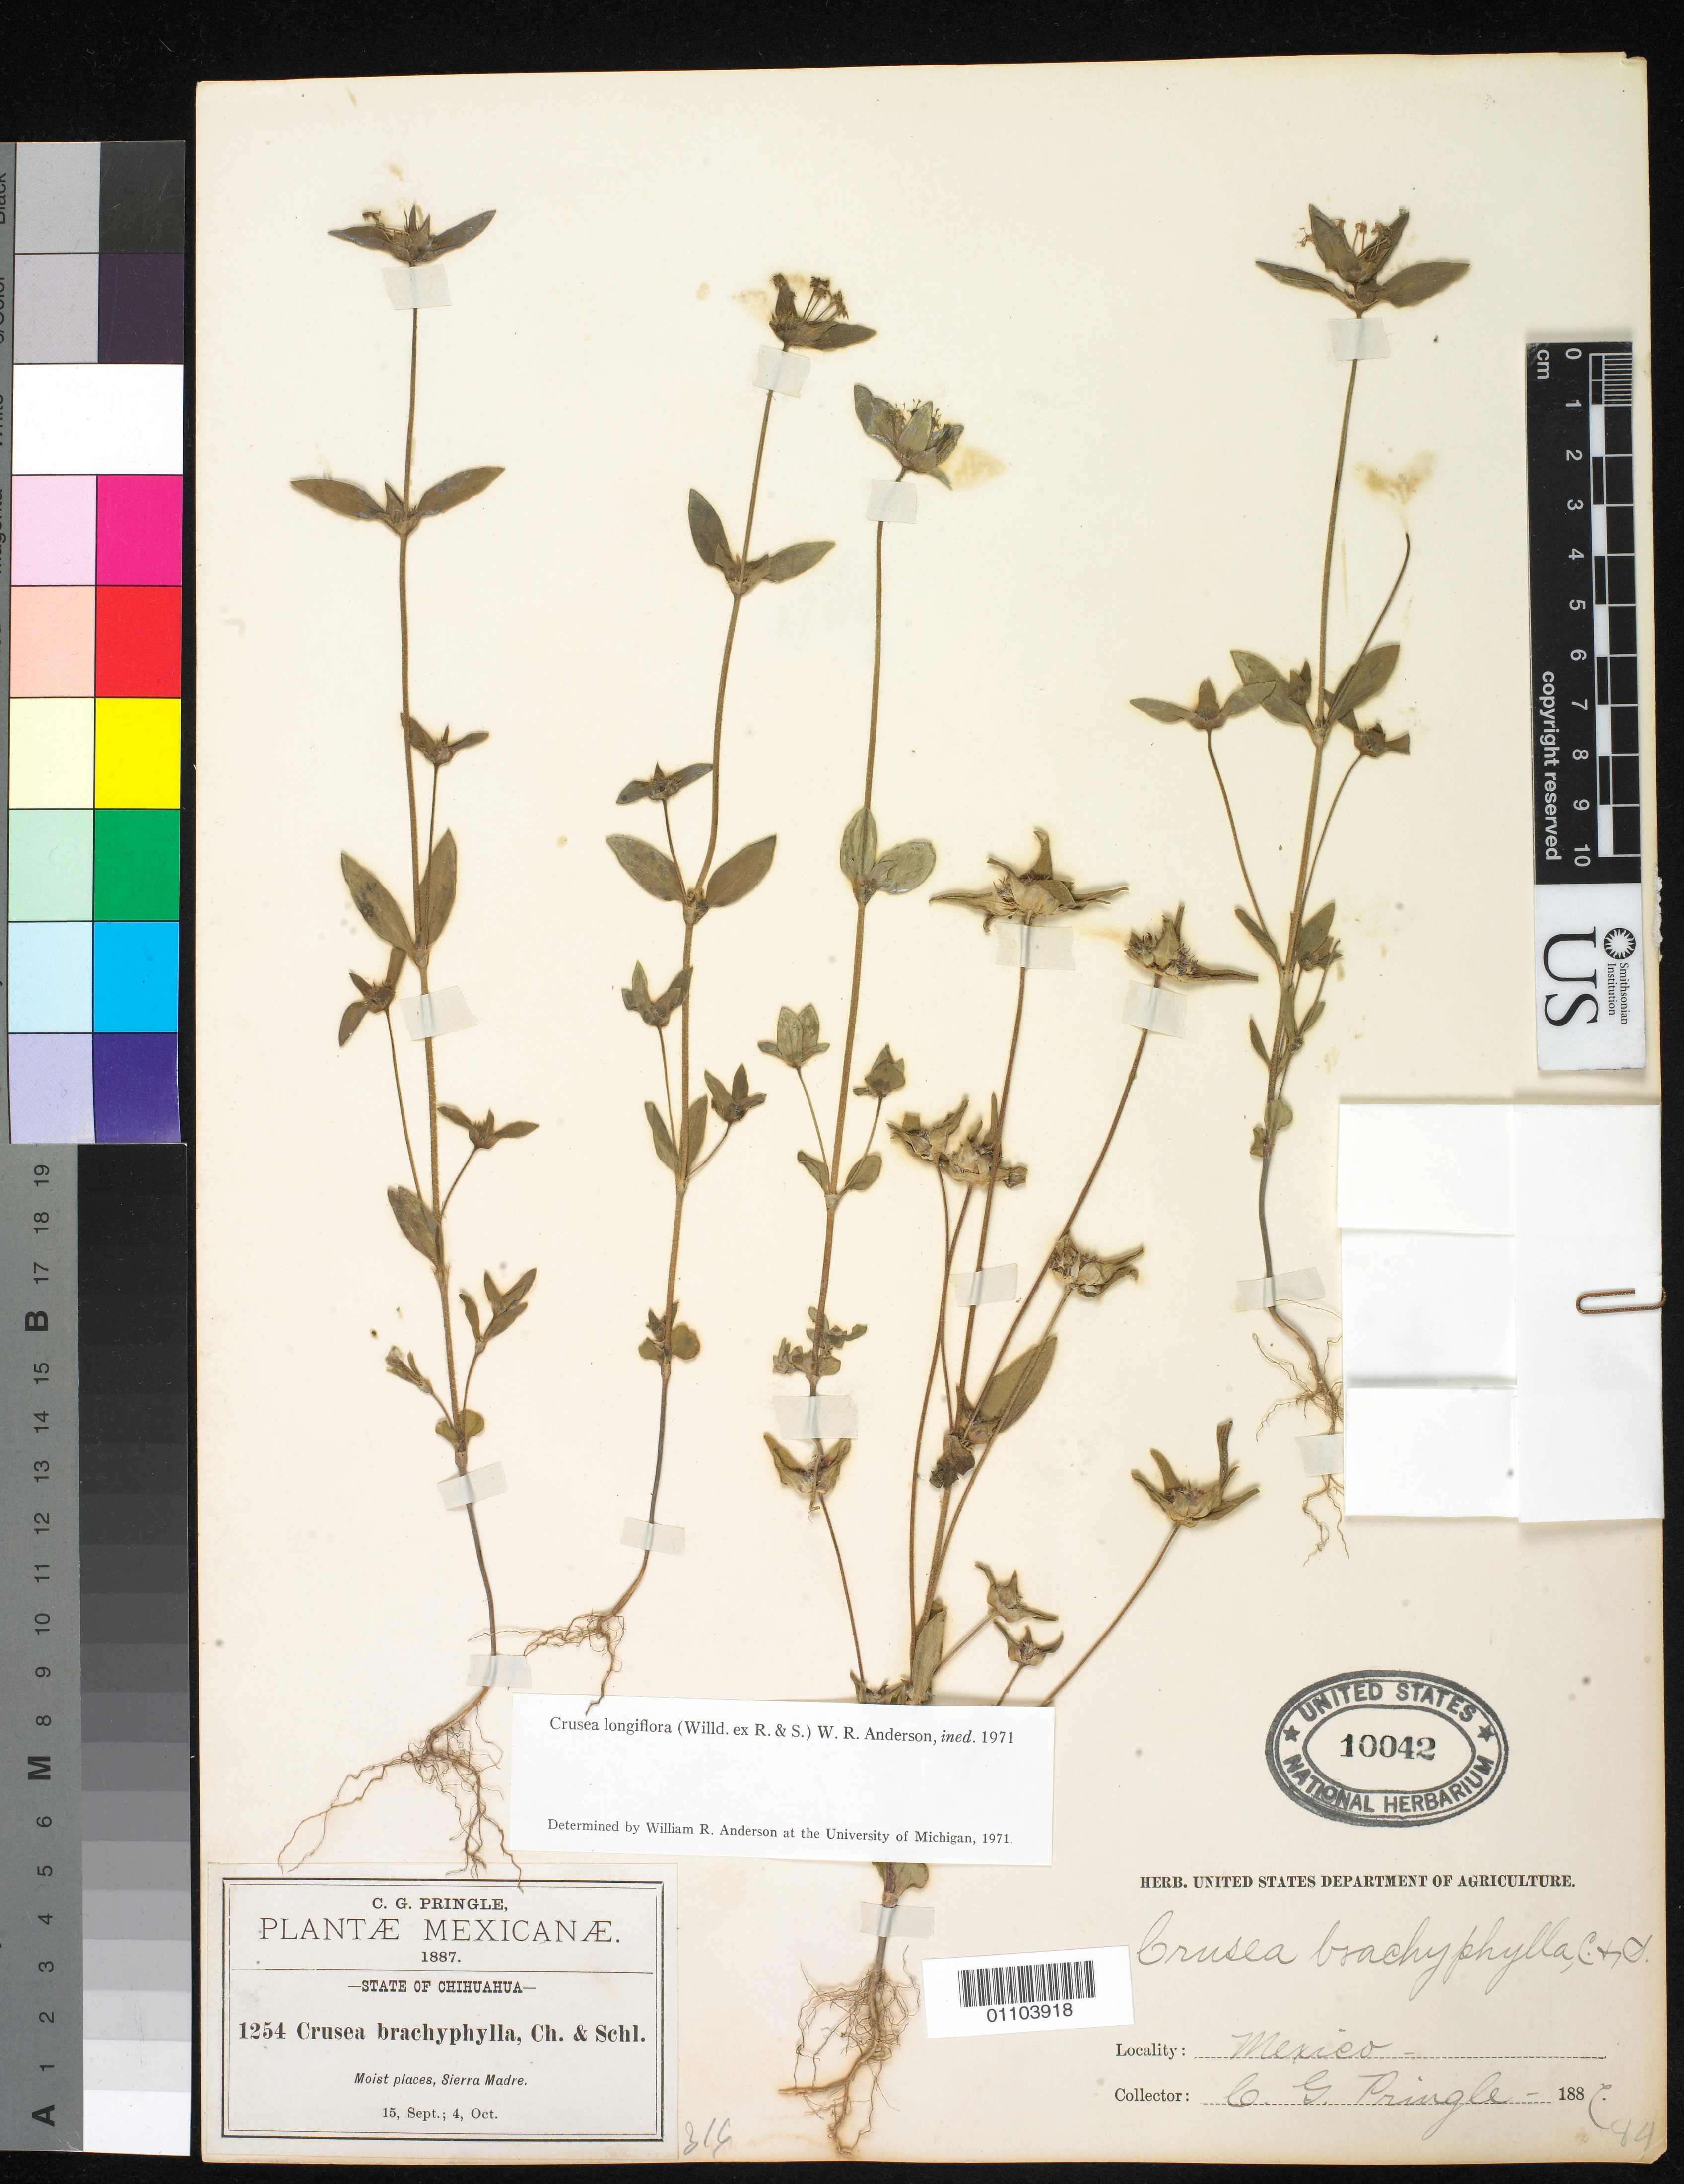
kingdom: Plantae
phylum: Tracheophyta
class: Magnoliopsida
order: Gentianales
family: Rubiaceae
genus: Crusea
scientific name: Crusea longiflora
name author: (Willd. ex Roem. & Schult.) W.R. Anderson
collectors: C. G. Pringle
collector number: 1254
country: Mexico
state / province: Chihuahua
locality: Sierra Madre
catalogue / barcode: US 10042